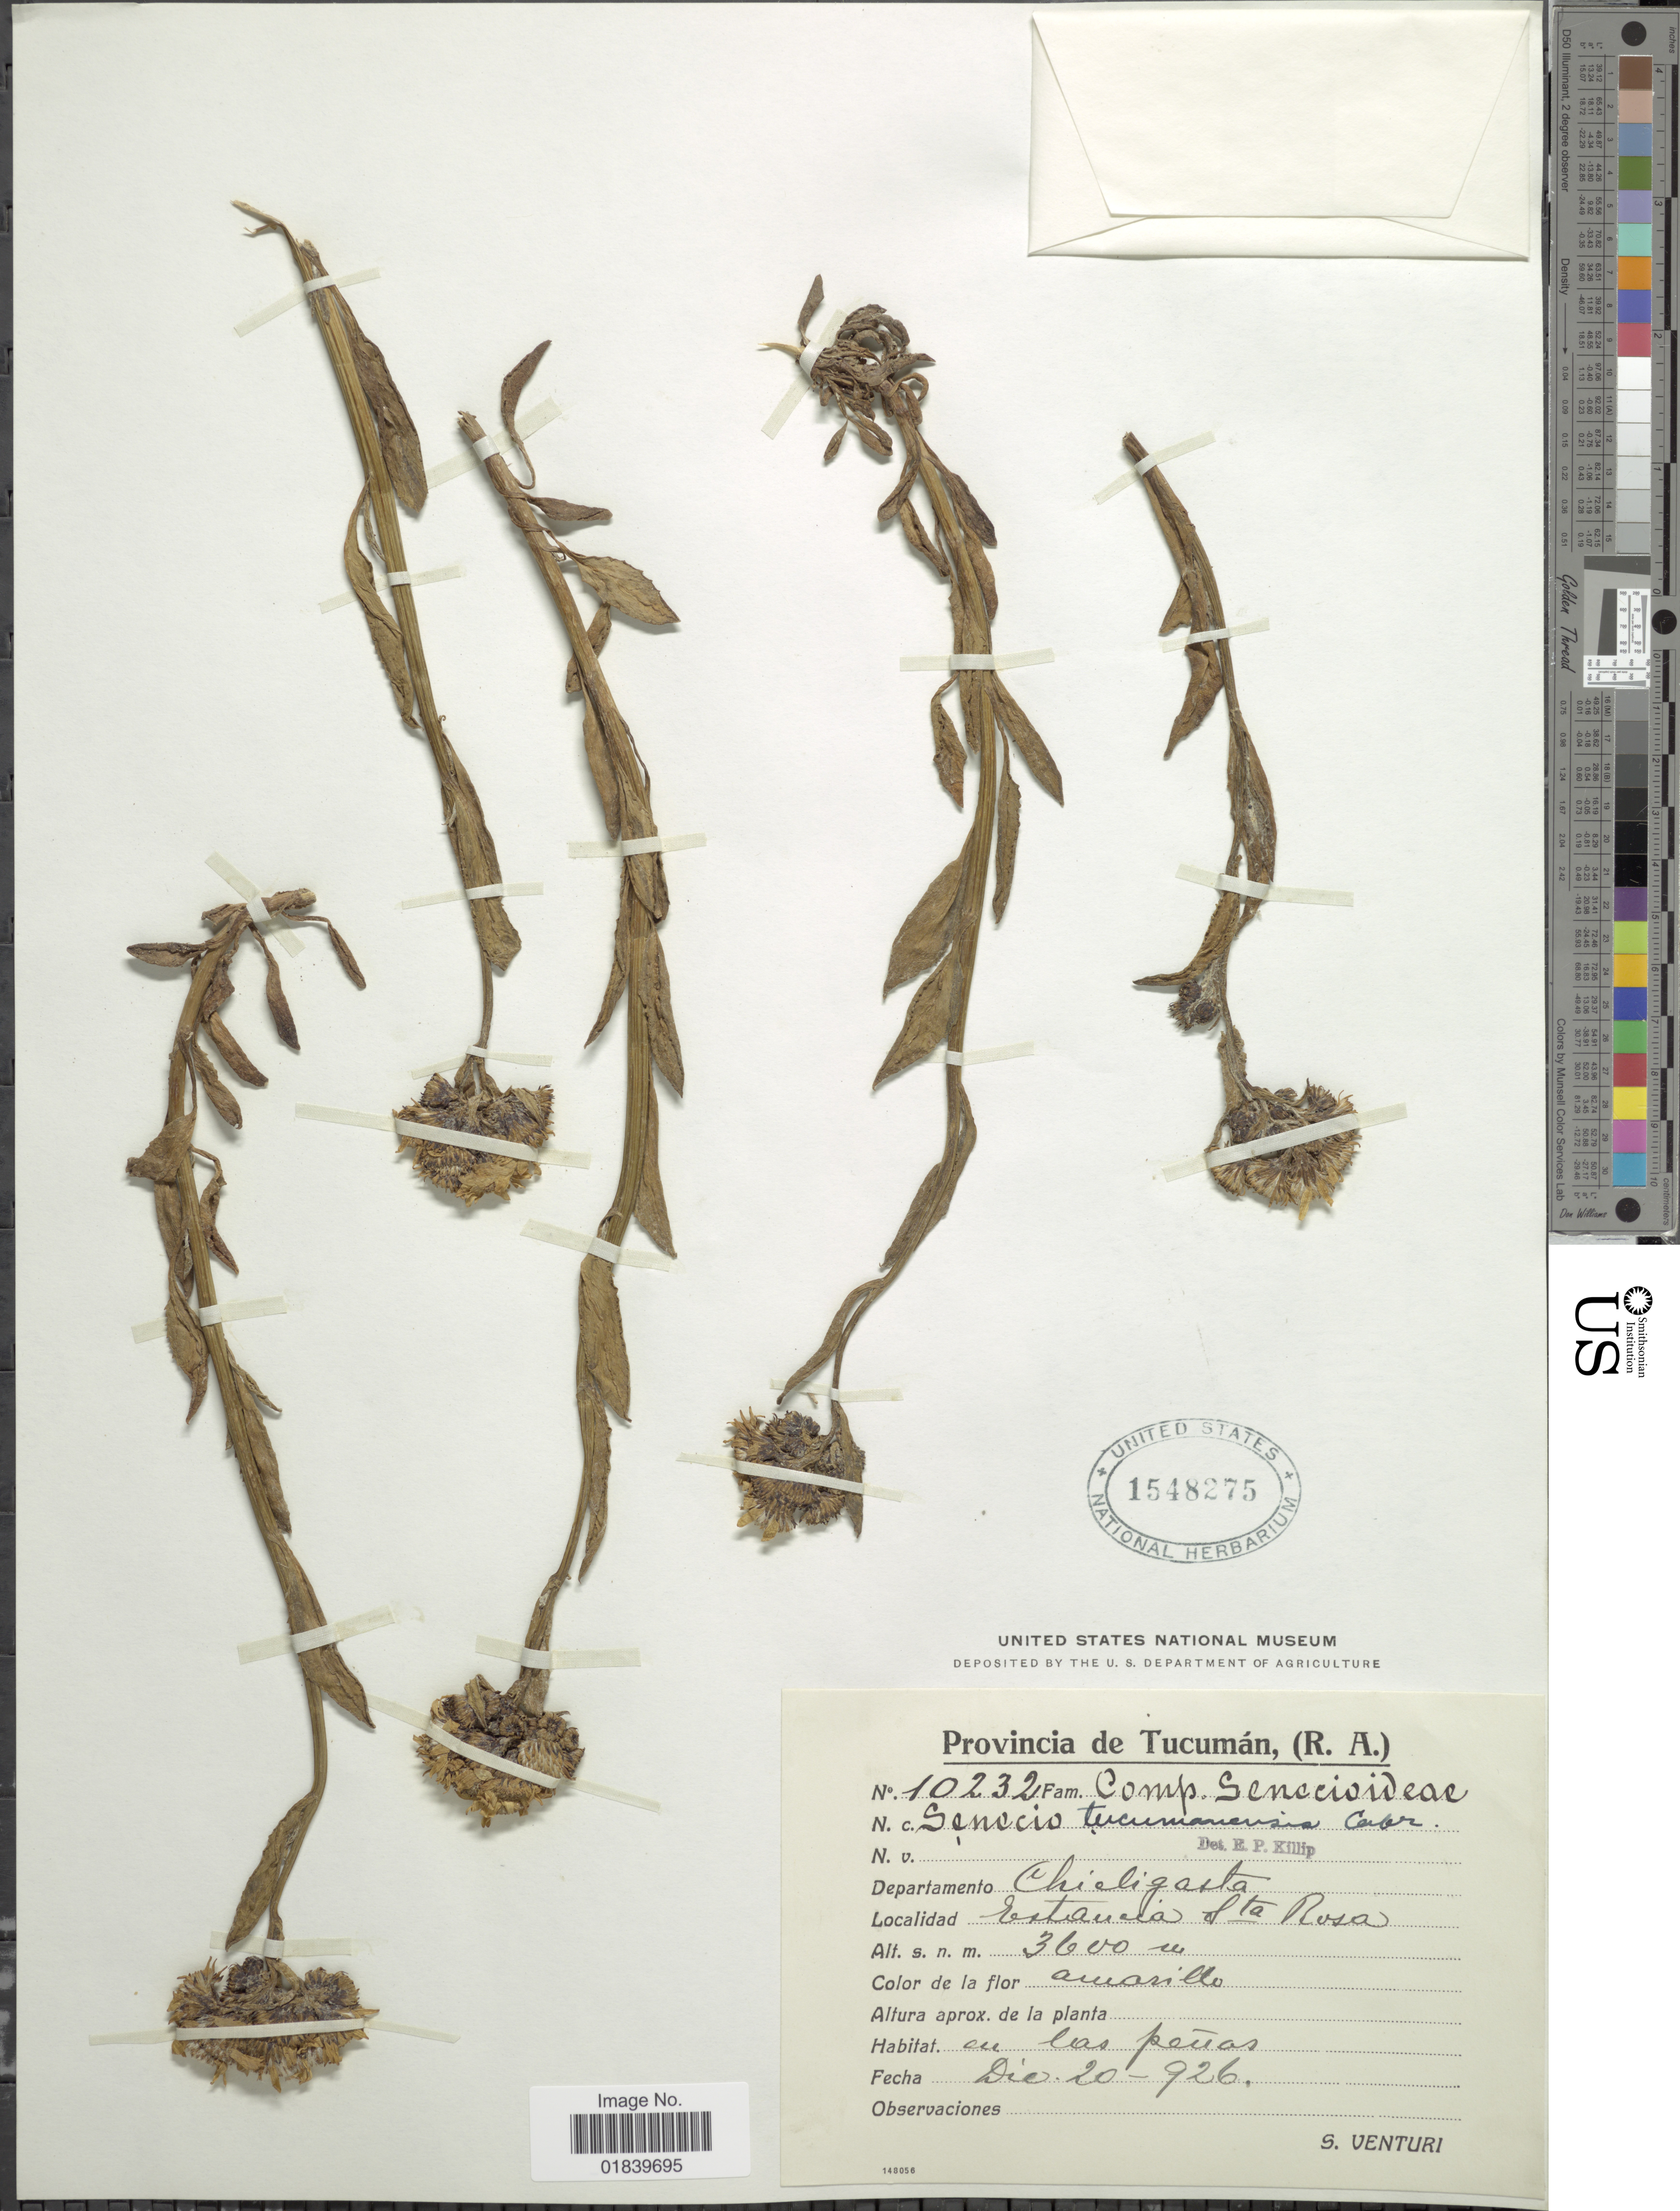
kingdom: Plantae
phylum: Tracheophyta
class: Magnoliopsida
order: Asterales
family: Asteraceae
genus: Senecio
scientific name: Senecio tucumanensis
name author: Cabrera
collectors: S. Venturi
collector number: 10232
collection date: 1926-12-20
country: Argentina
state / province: Tucuman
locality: Provincia de Tucuman, (R. A). Departamento Chicligasta, Estancia Sta. Rosa,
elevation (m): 3600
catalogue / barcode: US 1548275